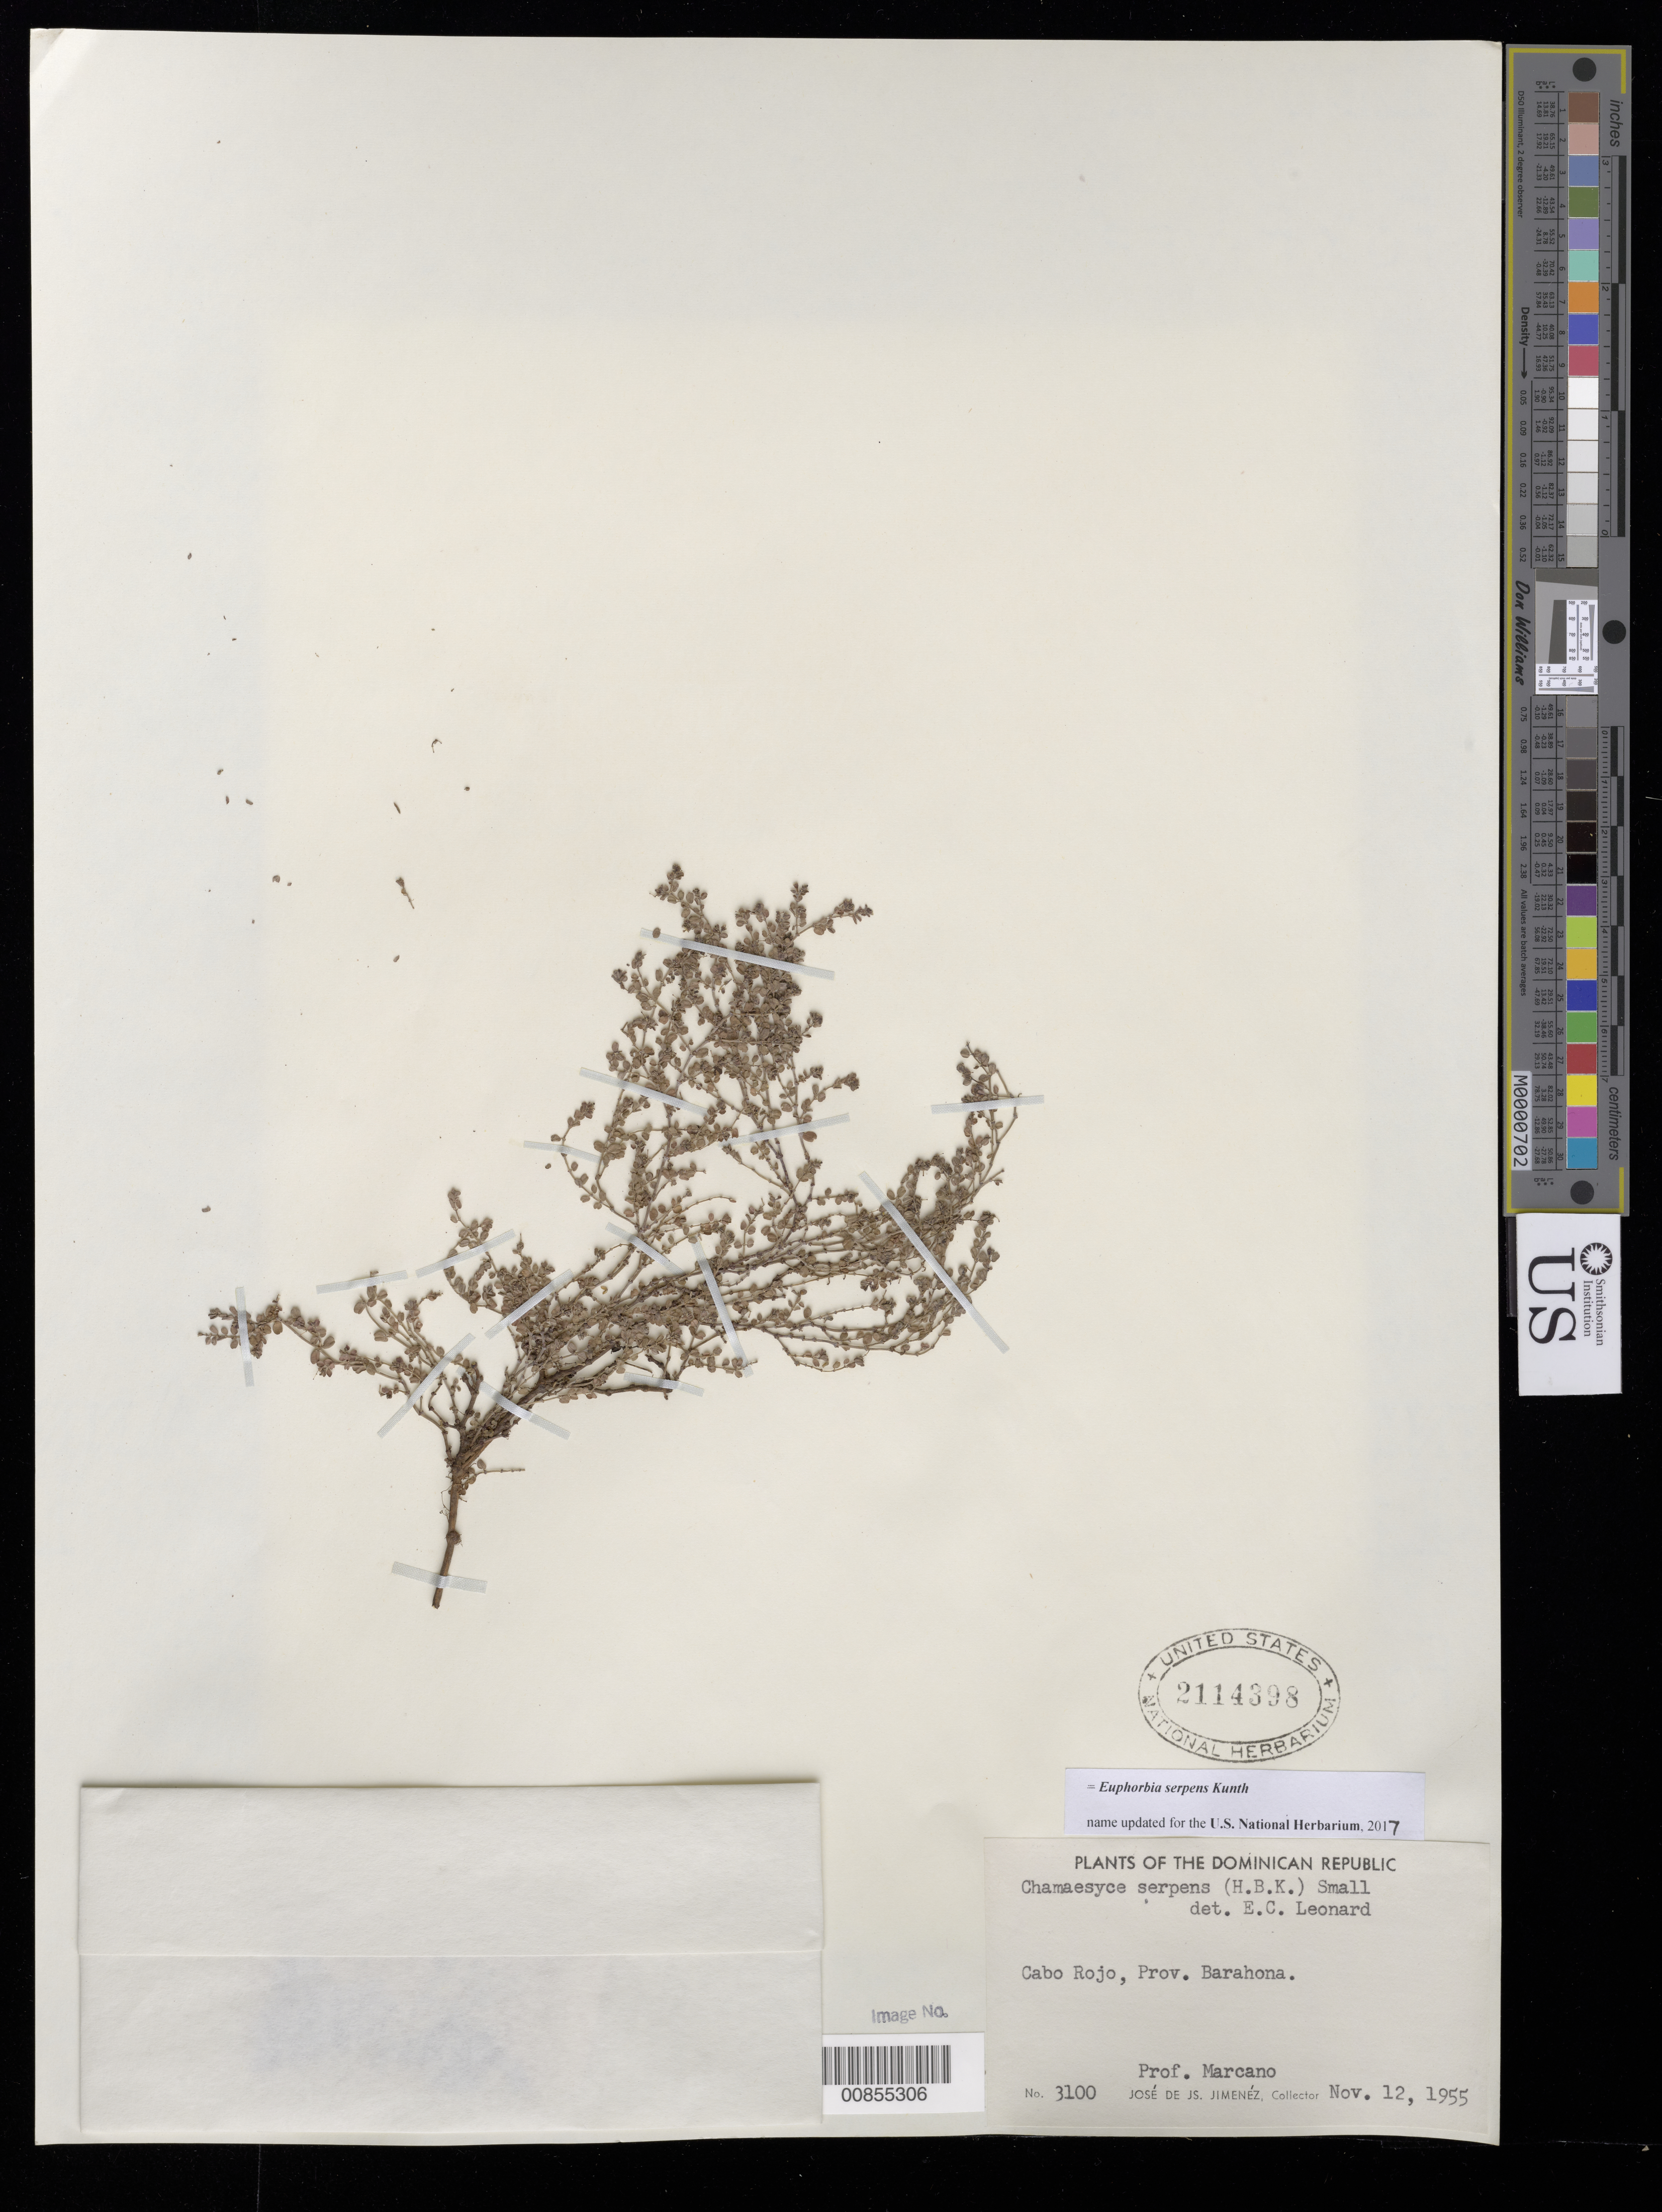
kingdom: Plantae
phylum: Tracheophyta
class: Magnoliopsida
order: Malpighiales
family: Euphorbiaceae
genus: Euphorbia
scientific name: Euphorbia serpens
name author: Kunth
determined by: Leonard, Emery C., (US)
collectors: J. J. Jiménez Almonte & E. J. Marcano F.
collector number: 3100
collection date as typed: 12 Nov 1955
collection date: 1955-11-12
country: Dominican Republic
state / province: Barahona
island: Hispaniola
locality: Cabo Rojo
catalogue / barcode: US 2114398